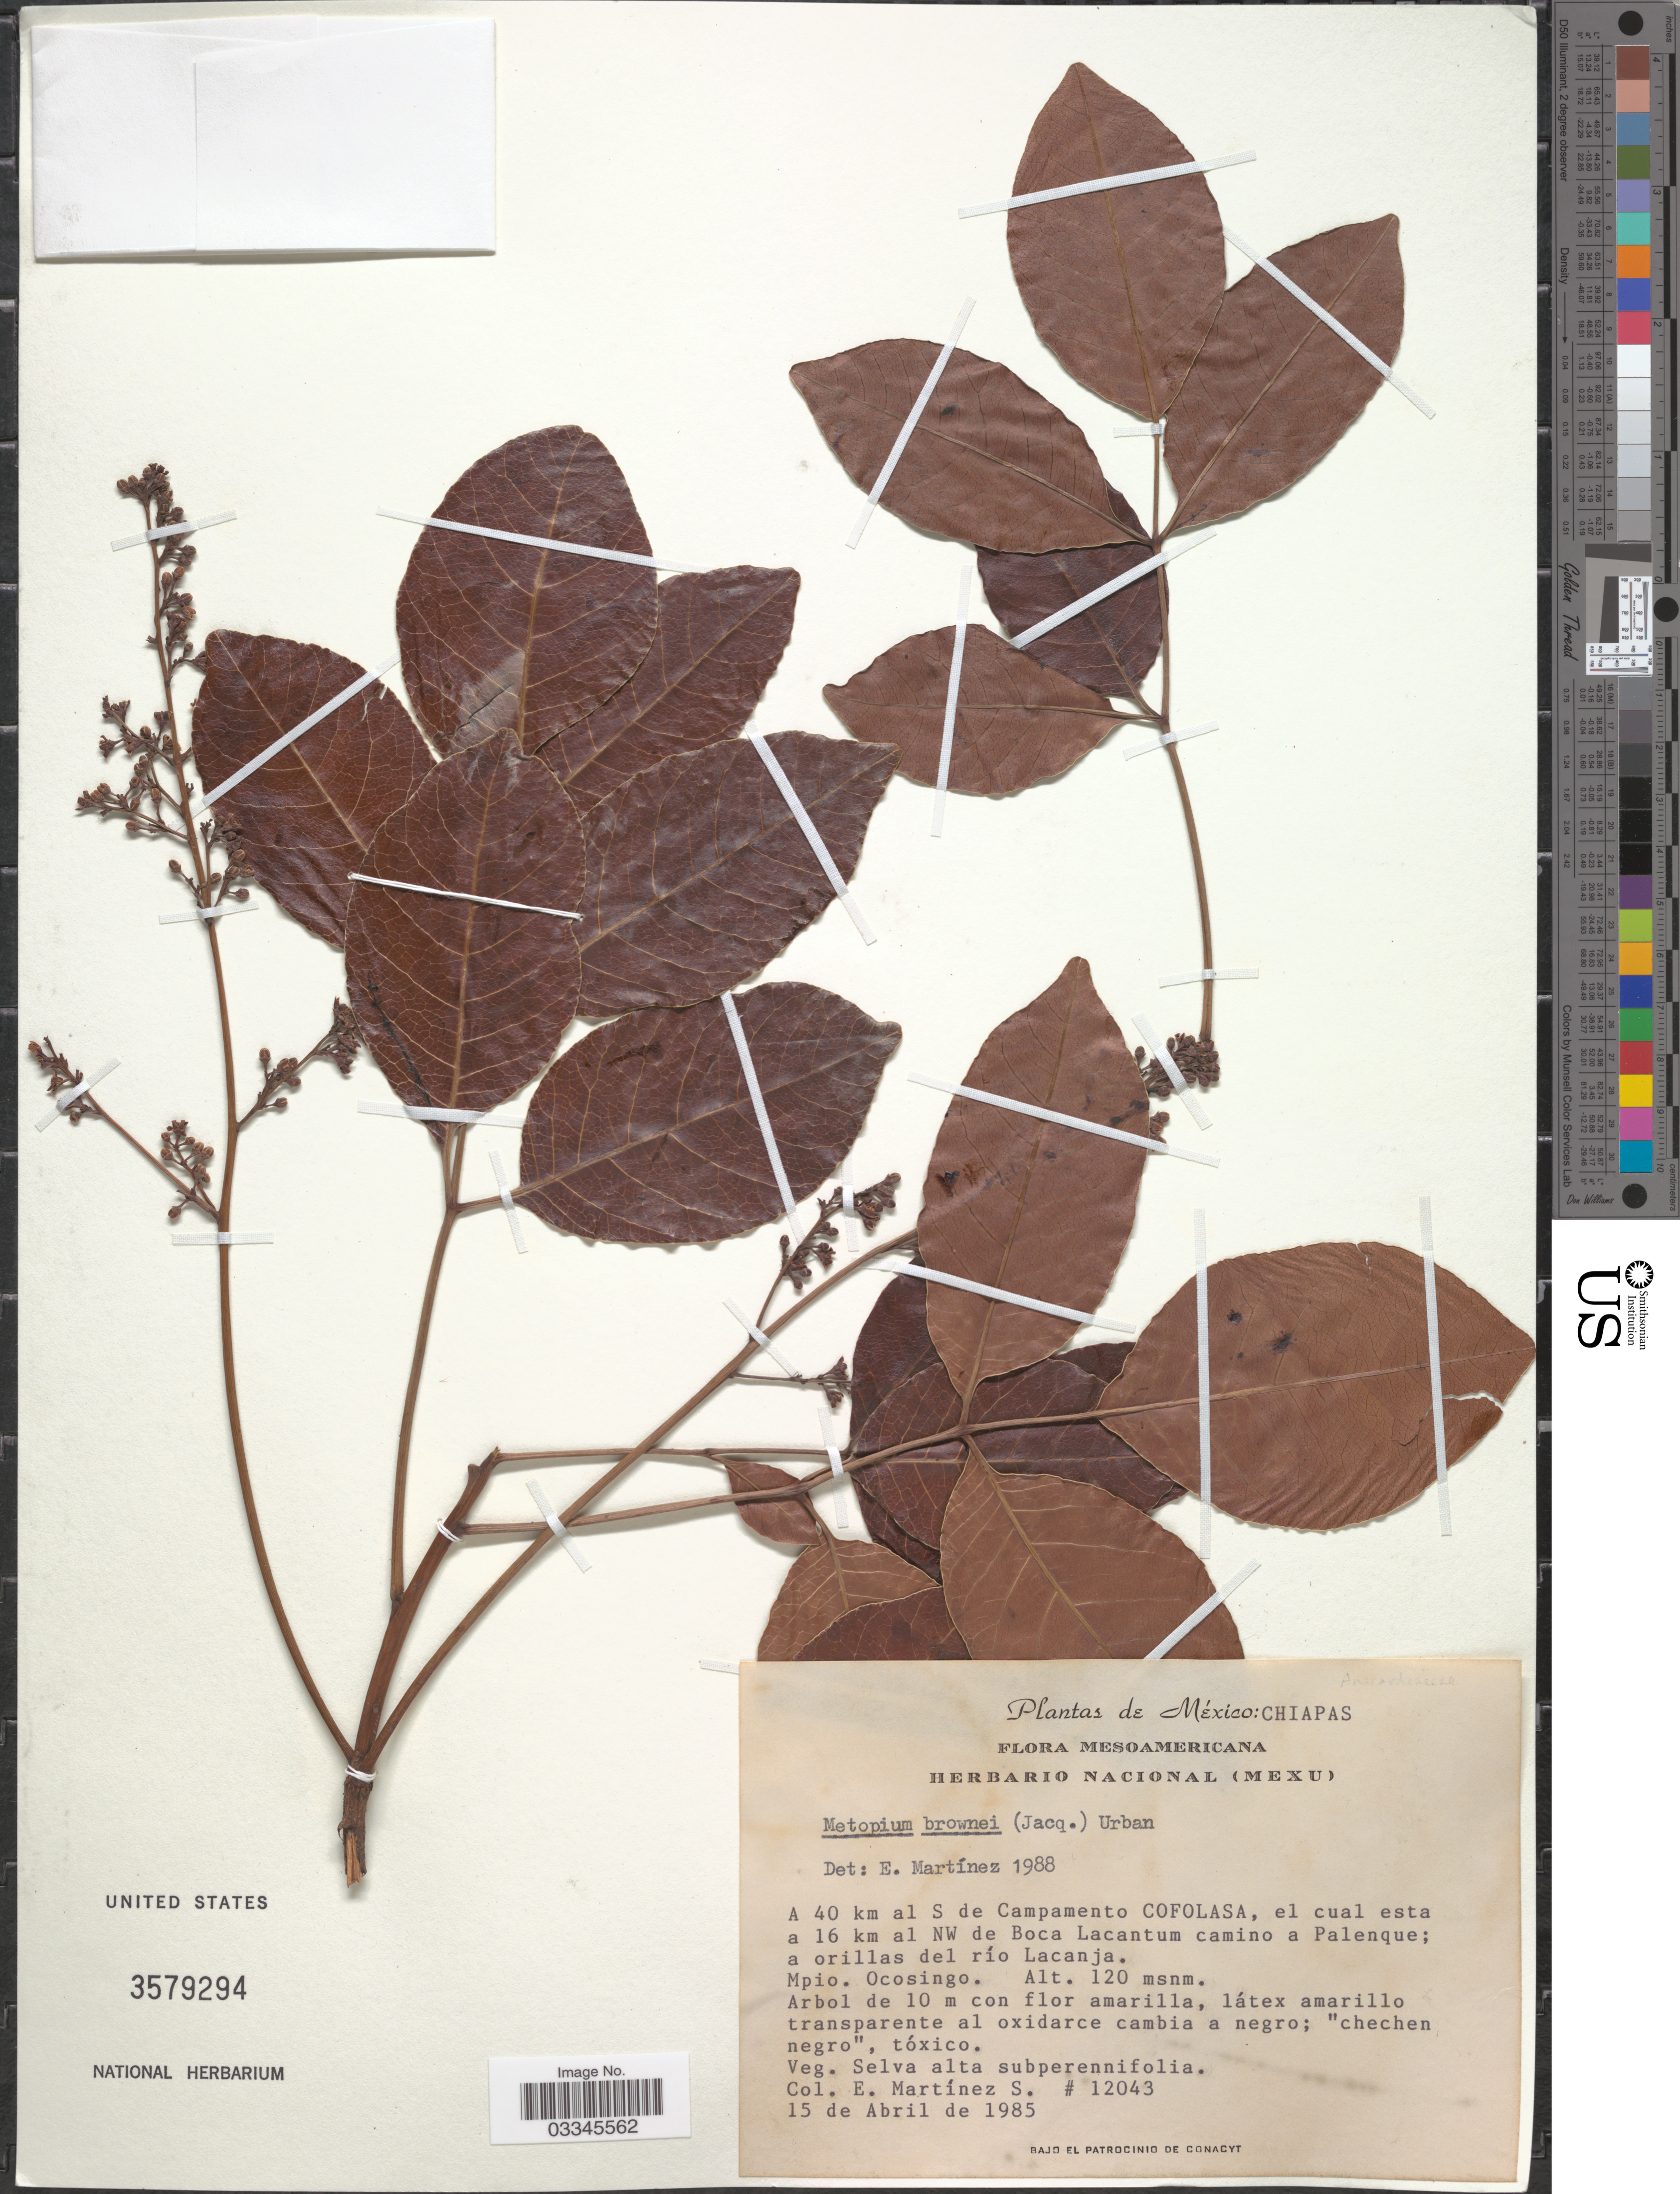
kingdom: Plantae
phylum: Tracheophyta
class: Magnoliopsida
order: Sapindales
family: Anacardiaceae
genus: Metopium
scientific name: Metopium brownei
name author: (Jacq.) Urb.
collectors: E. M. Martínez S.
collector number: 12043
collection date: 1985-04-15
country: Mexico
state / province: Chiapas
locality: MesoAmericana. A 40 km al S de Campamento Cofolasa, el cual esta a 16 km al NW de Boca Lacantum camino a Palenque; a orillas del río Lacanja. Mpio. Ocosingo.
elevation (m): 120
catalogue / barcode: US 3579294